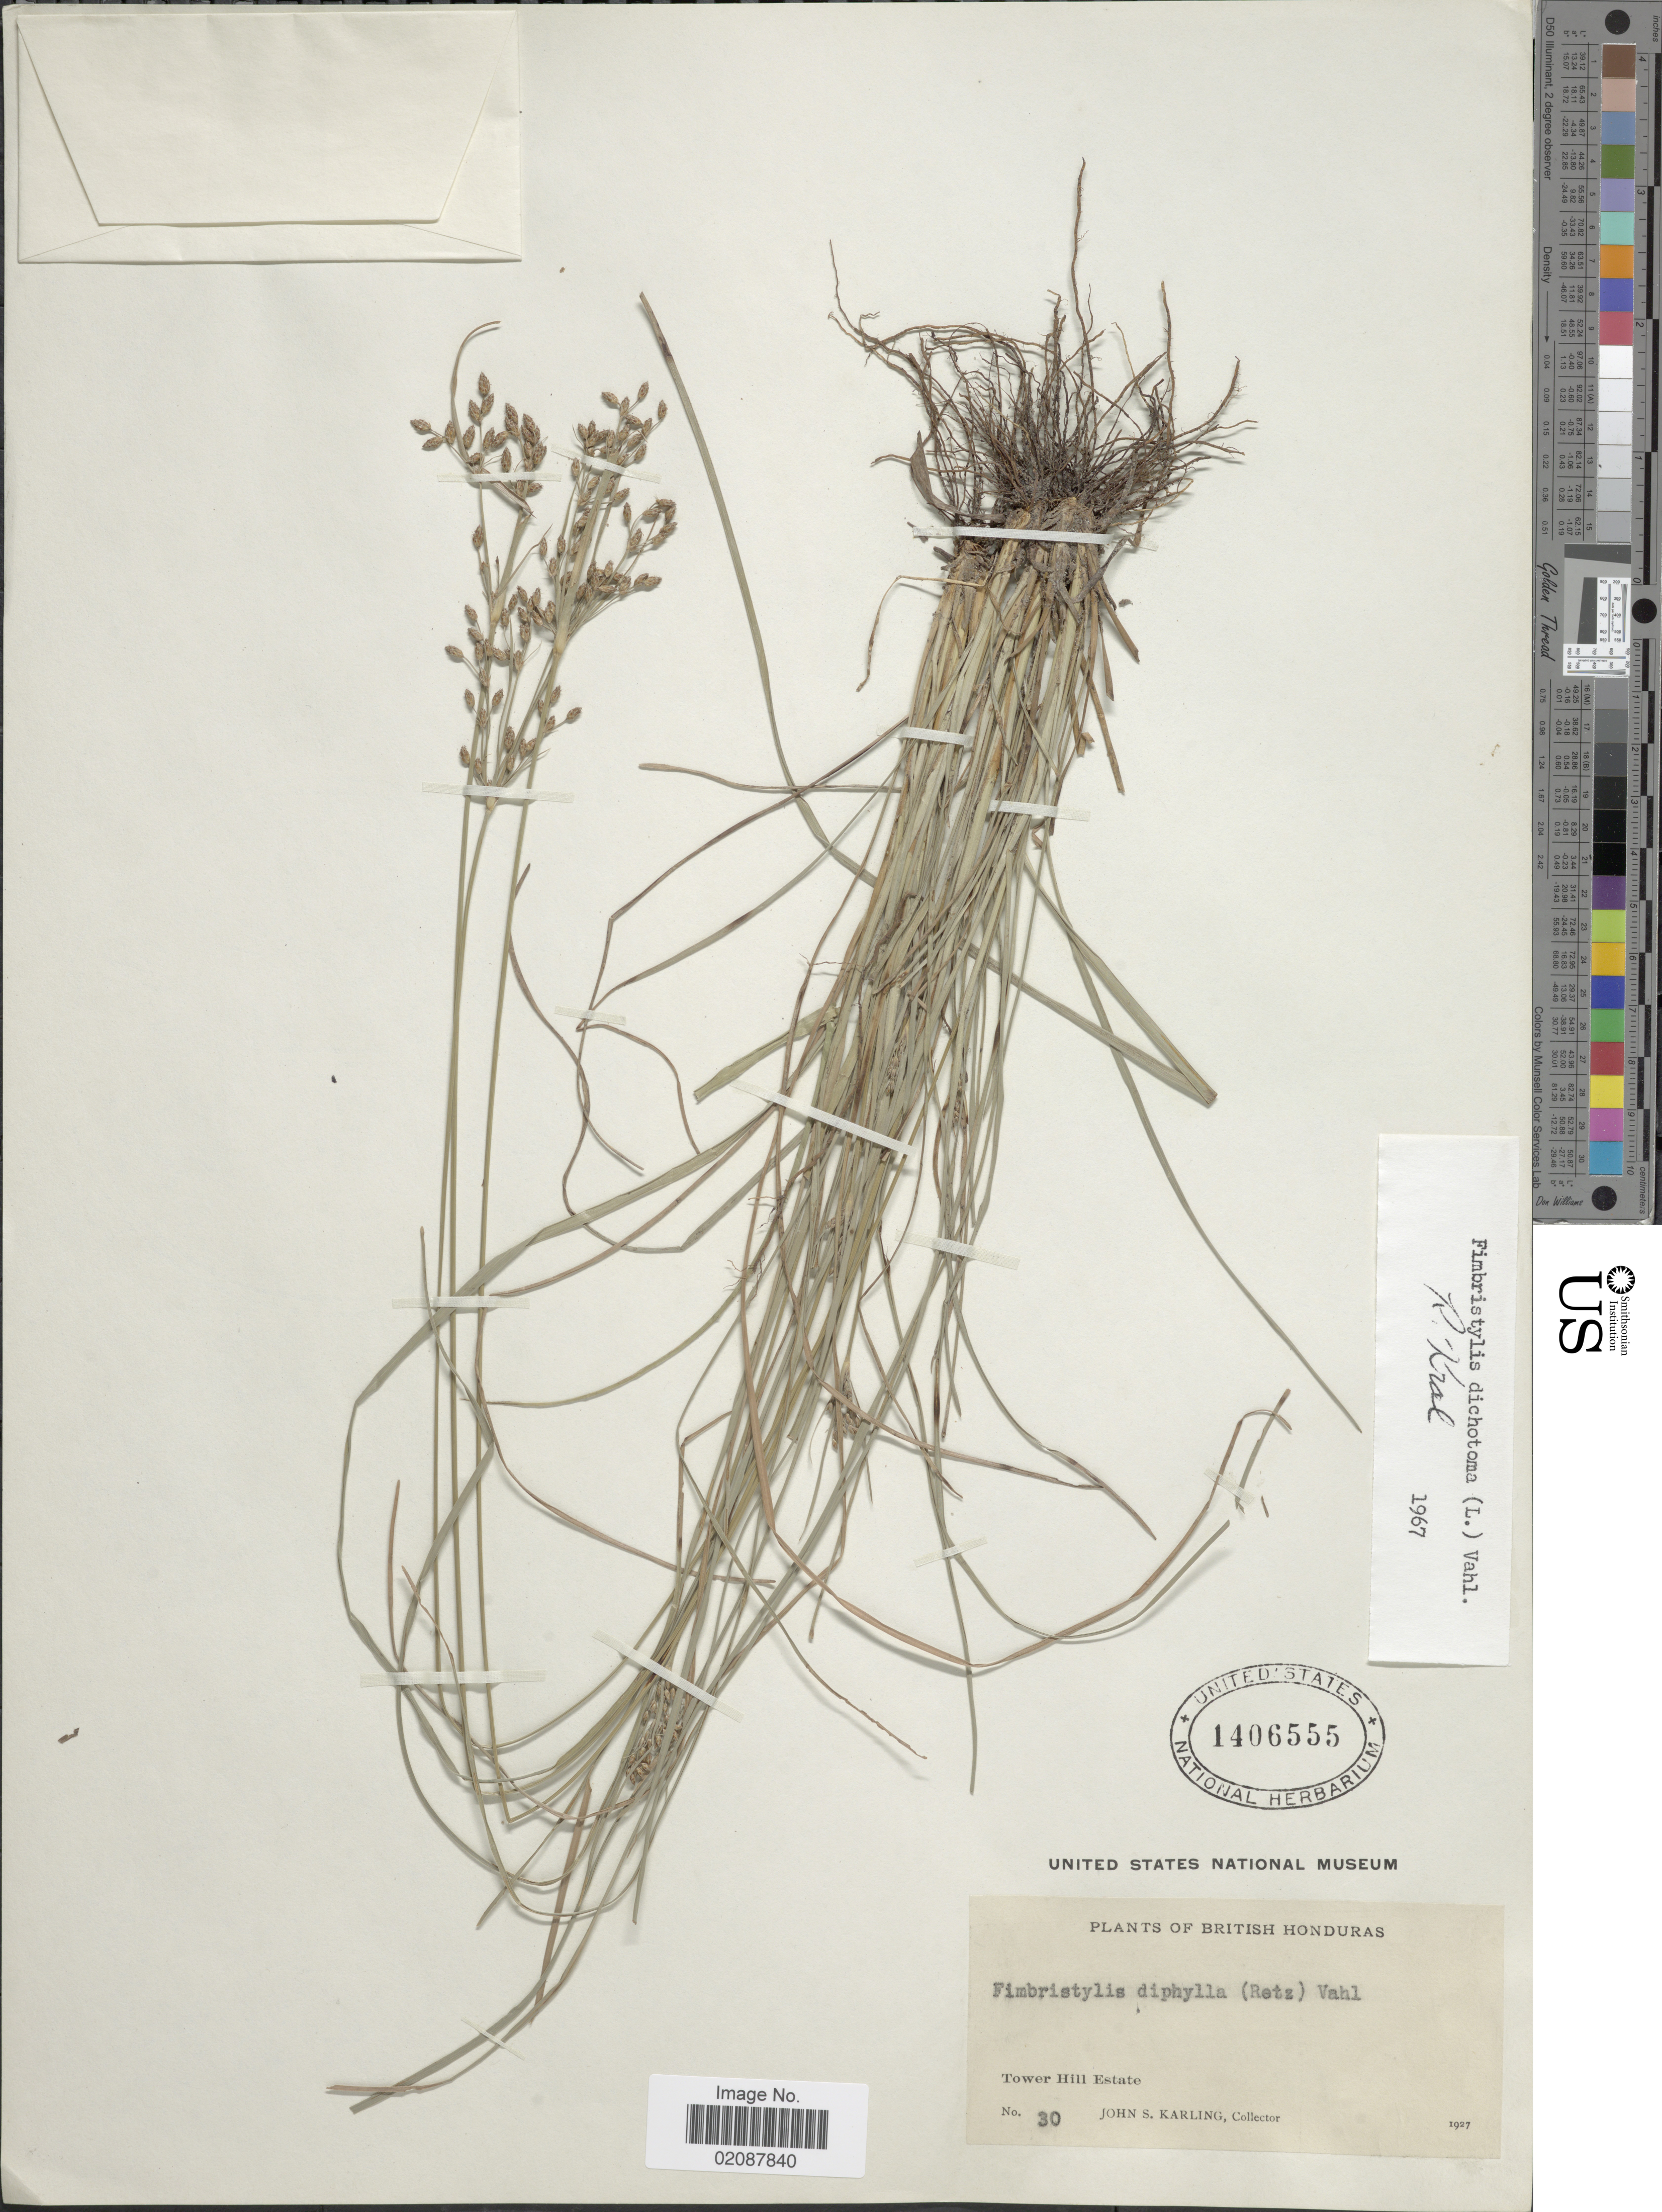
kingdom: Plantae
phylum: Tracheophyta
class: Liliopsida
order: Poales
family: Cyperaceae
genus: Fimbristylis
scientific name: Fimbristylis dichotoma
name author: (L.) Vahl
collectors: J. Karling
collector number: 30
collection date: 1927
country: Belize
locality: British Honduras. Tower Hill Estate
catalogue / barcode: US 1406555